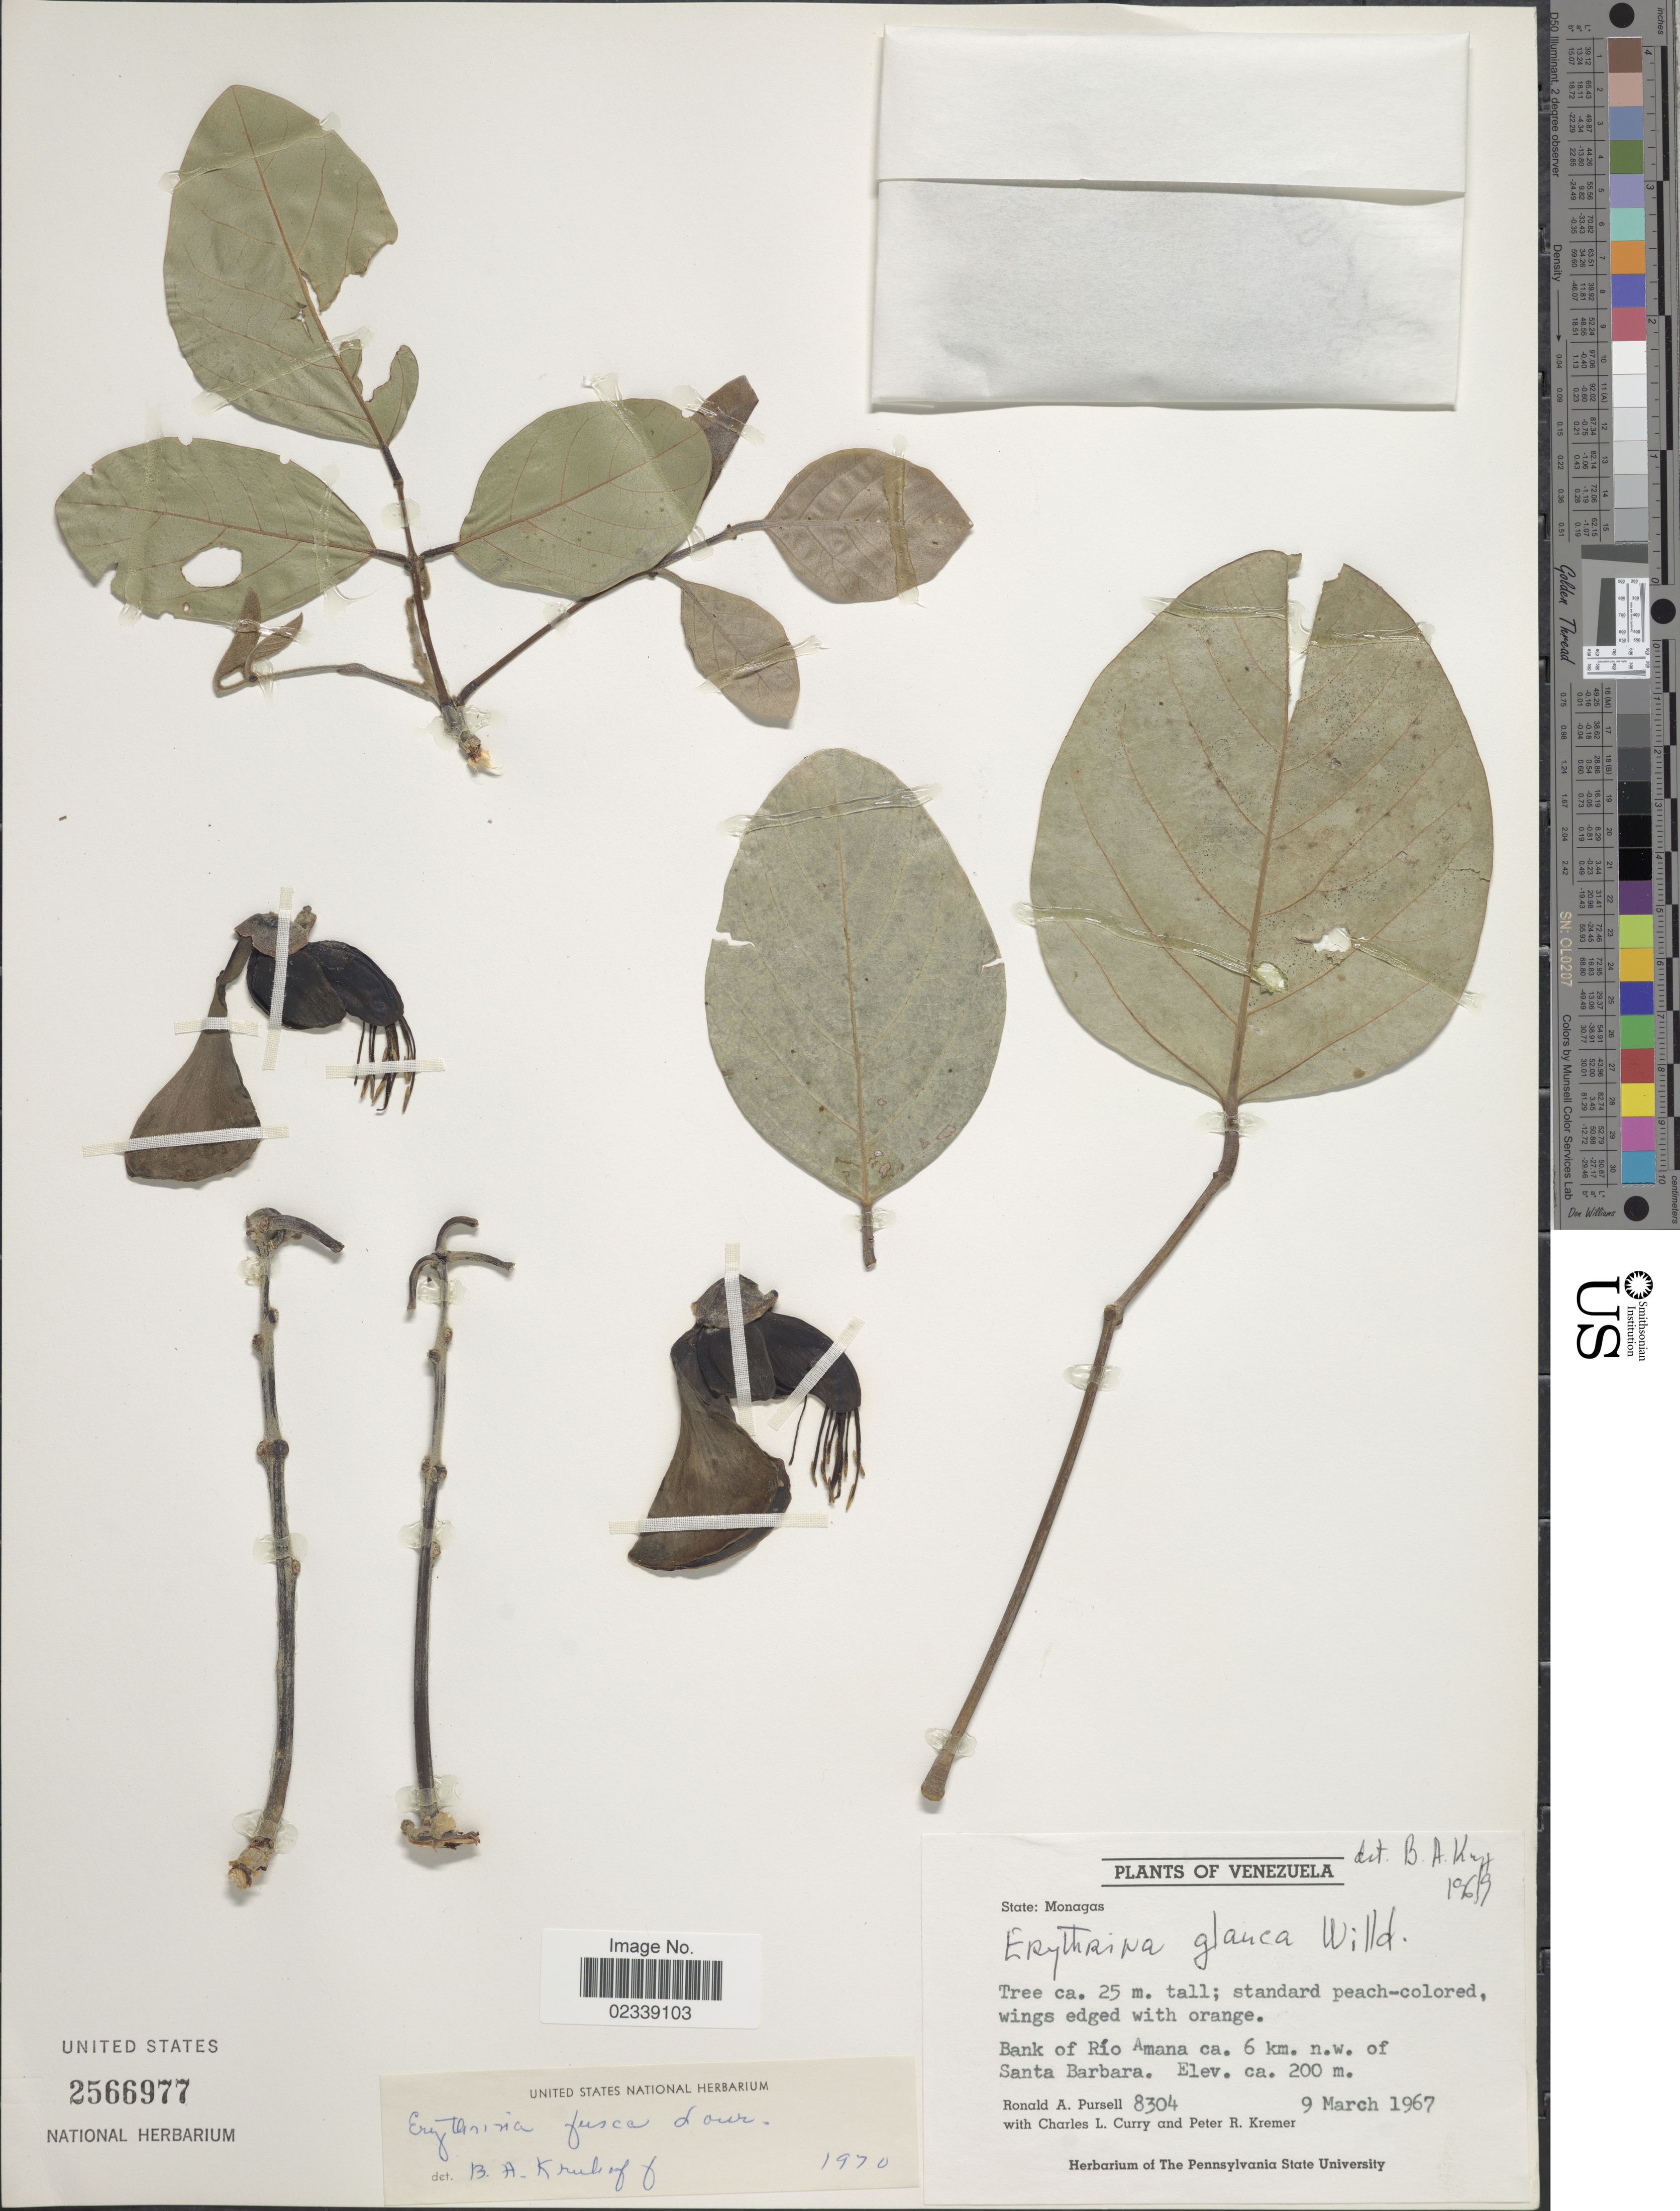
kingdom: Plantae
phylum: Tracheophyta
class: Magnoliopsida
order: Fabales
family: Fabaceae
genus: Erythrina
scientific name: Erythrina fusca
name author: Lour.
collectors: R. A. Pursell, C. L. Curry & P. Kremer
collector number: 8304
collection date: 1967-03-09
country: Venezuela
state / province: Monagas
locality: Bank of Rio Amana ca 6 km n.w. of Santa Barbara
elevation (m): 200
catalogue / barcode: US 2566977